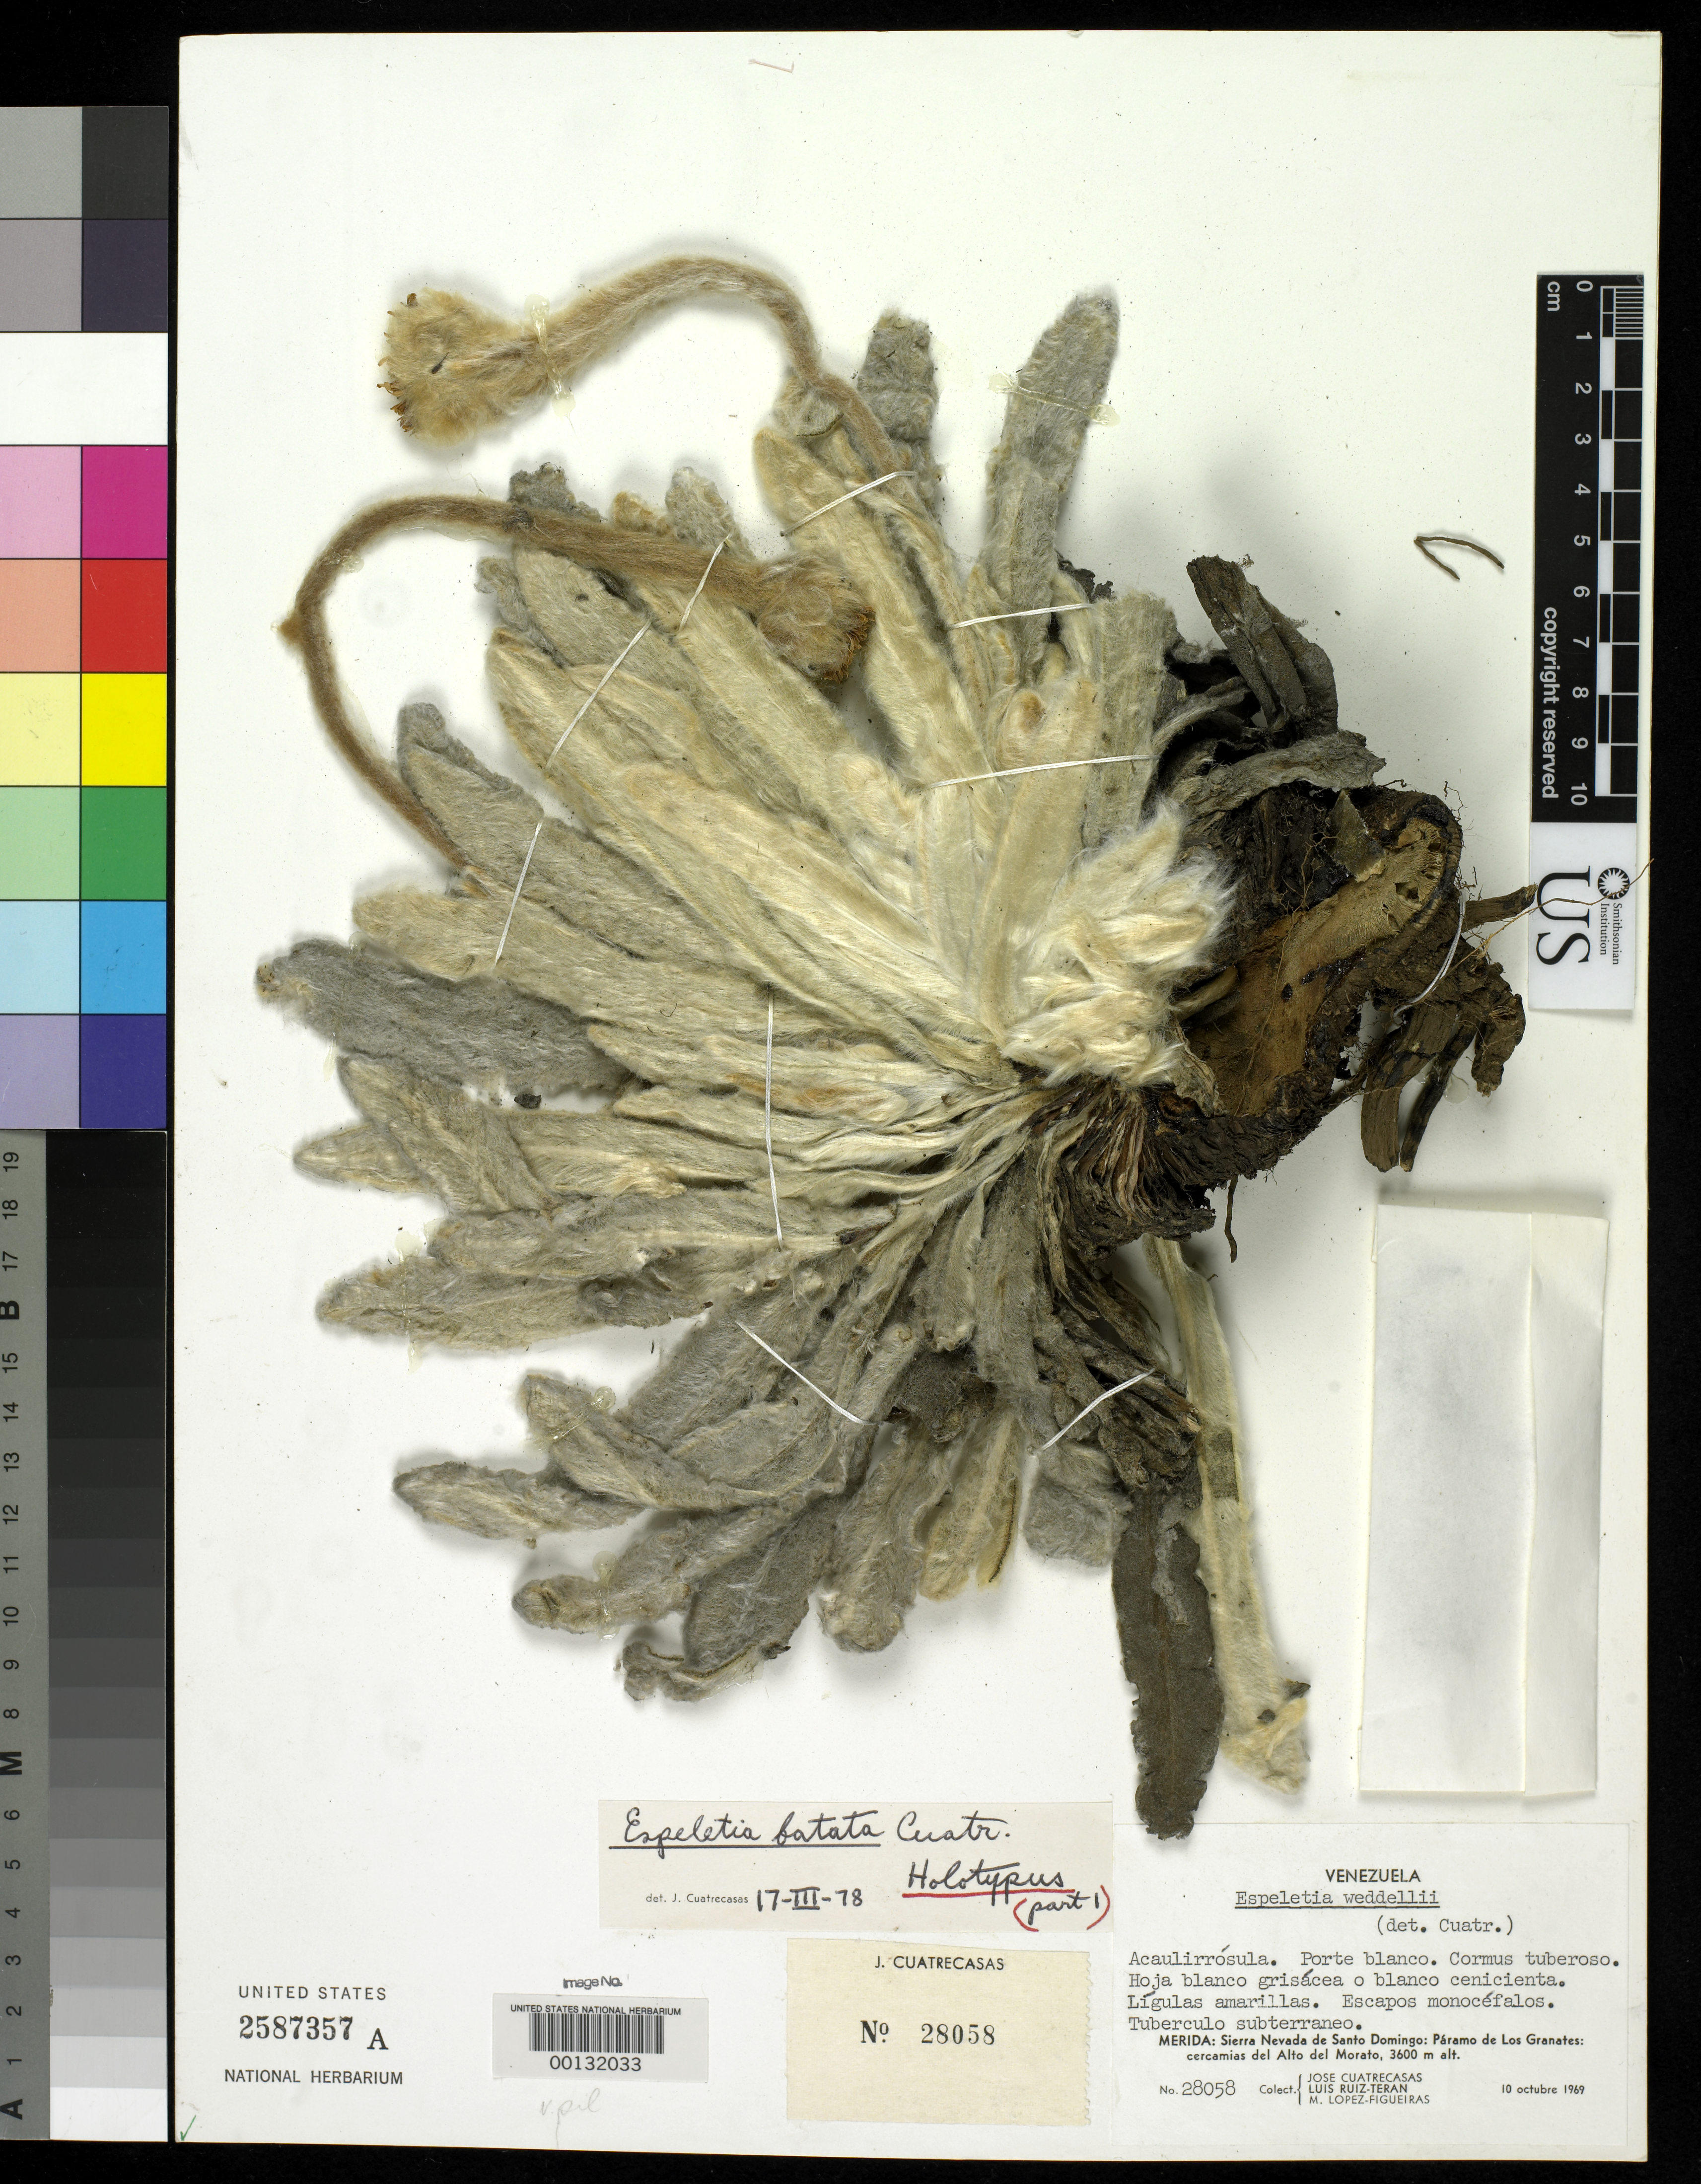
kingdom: Plantae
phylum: Tracheophyta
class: Magnoliopsida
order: Asterales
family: Asteraceae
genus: Espeletia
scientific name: Espeletia batata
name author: Cuatrec.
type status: Holotype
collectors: J. Cuatrecasas, L. E. Ruíz-Terán & M. López Figueiras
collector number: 28058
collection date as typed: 10 Oct 1969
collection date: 1969-10-10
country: Venezuela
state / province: Mérida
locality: Sierra Nevada de Santo Domingo hacia Los Granates, Alto del Morato.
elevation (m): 3600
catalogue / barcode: US 2587357A